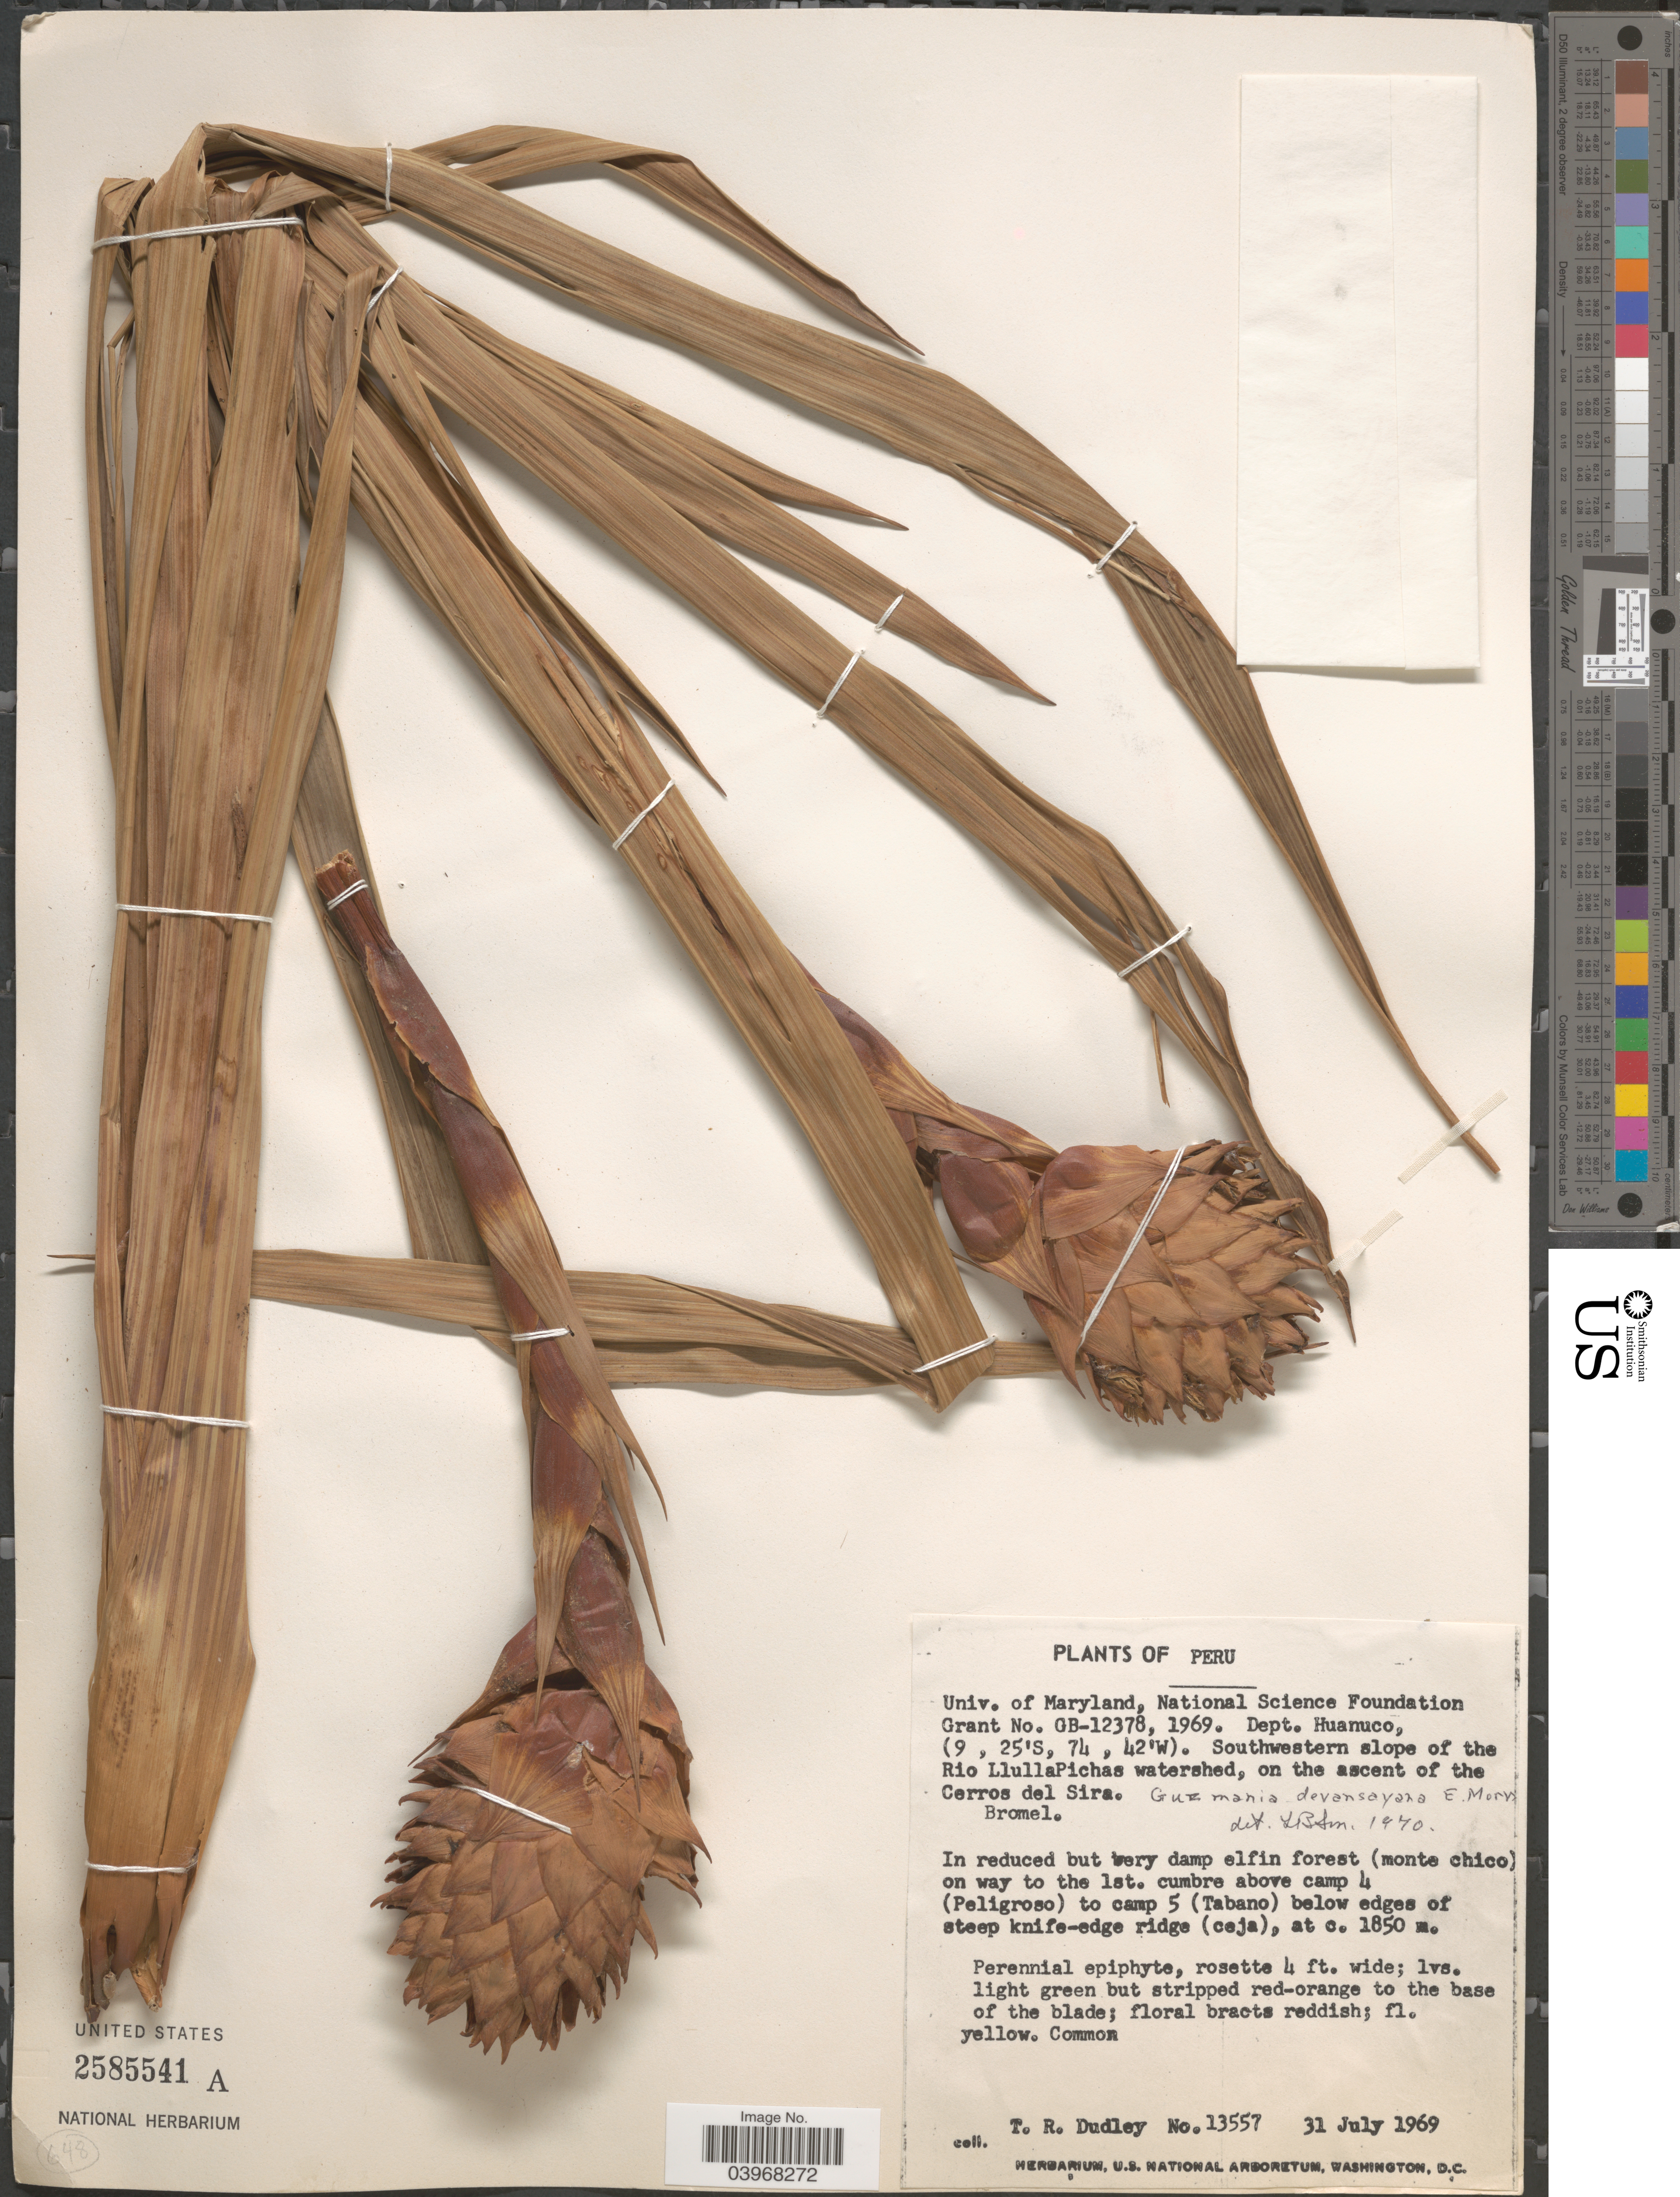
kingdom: Plantae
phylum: Tracheophyta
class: Liliopsida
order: Poales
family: Bromeliaceae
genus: Guzmania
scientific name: Guzmania devansayana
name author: É. Morren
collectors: T. R. Dudley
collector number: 13557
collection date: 1969-07-31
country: Peru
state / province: Huánuco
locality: Dept. Huanuco. Southwestern slope of the Rio LlullaPichas watershed, on the ascent of the Cerros del Sira. In reduced but very damp elfin forest (monte chico) on way to the 1st. cumbre above camp 4 (Peligroso) to camp 5 (Tabano) below edges of steep knife-edge ridge (ceja).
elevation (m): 1850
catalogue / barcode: US 2585541A